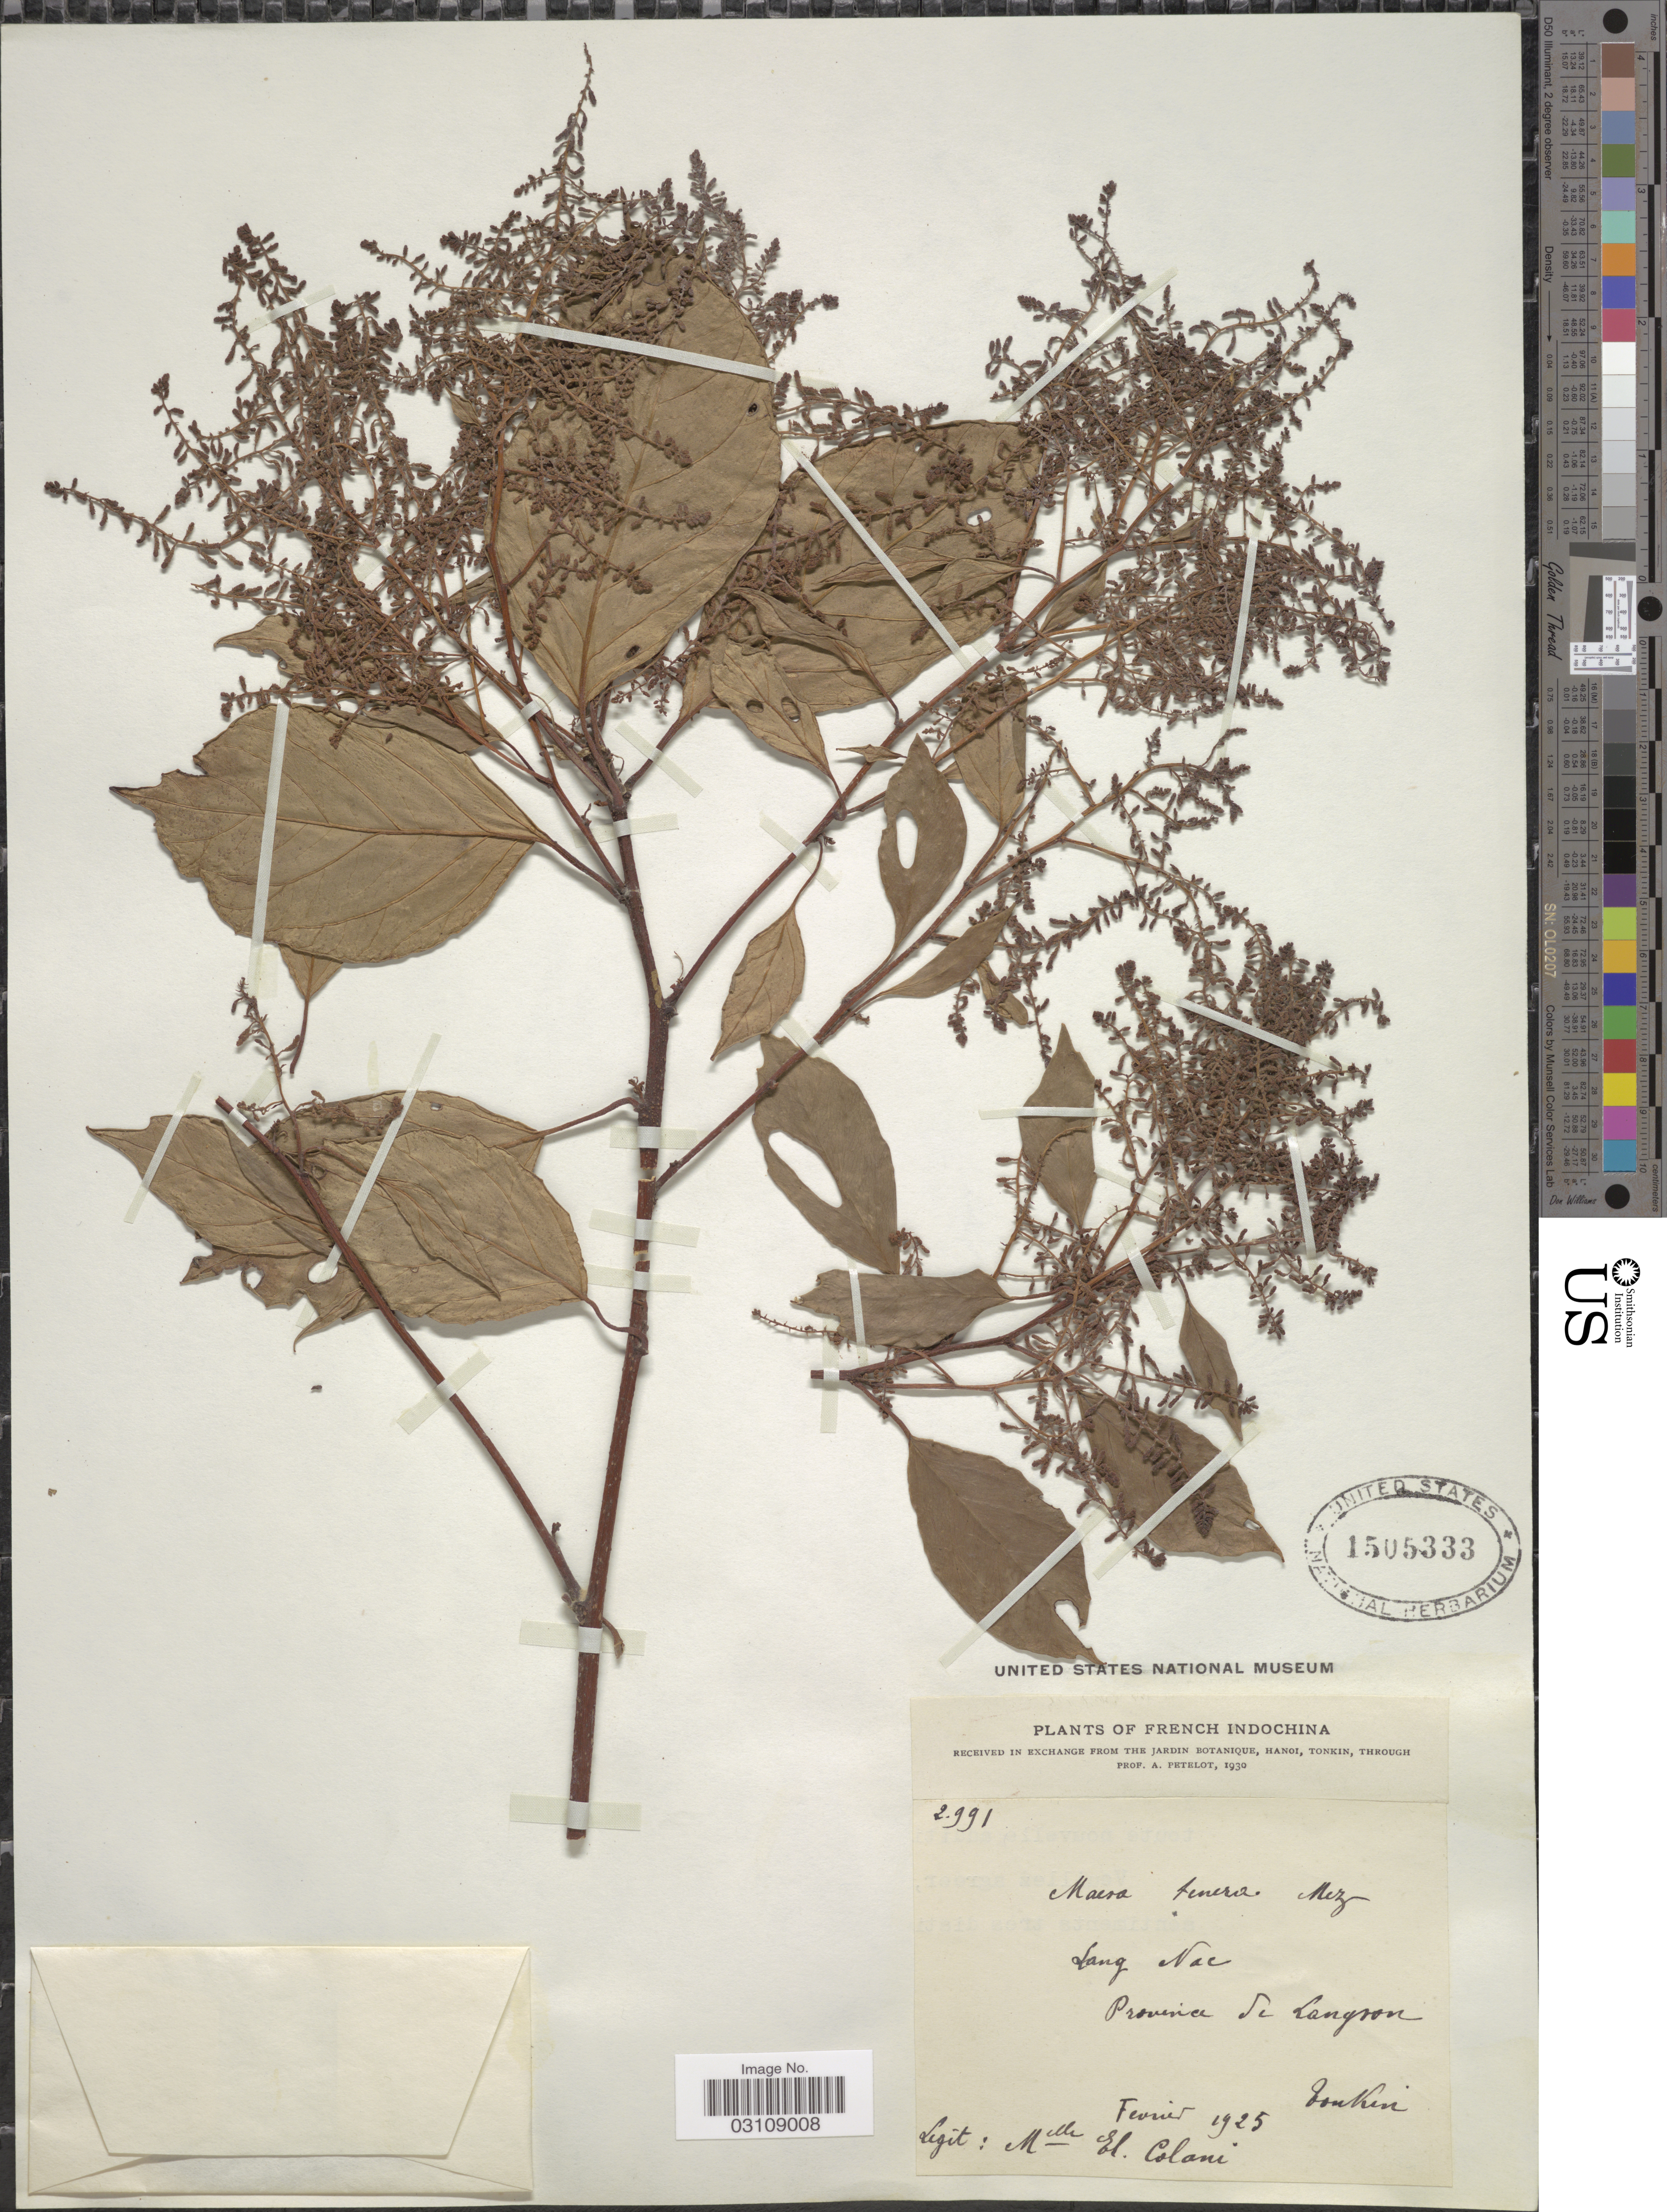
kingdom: Plantae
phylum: Tracheophyta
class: Magnoliopsida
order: Ericales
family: Primulaceae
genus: Maesa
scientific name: Maesa tenera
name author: Mez in Engl.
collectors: A. Petelot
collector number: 2991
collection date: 1925-02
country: Vietnam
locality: French Indonesia, Lang Nae [interpreted], Province de Langoon [interpreted]. Tonkin.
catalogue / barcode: US 1505333